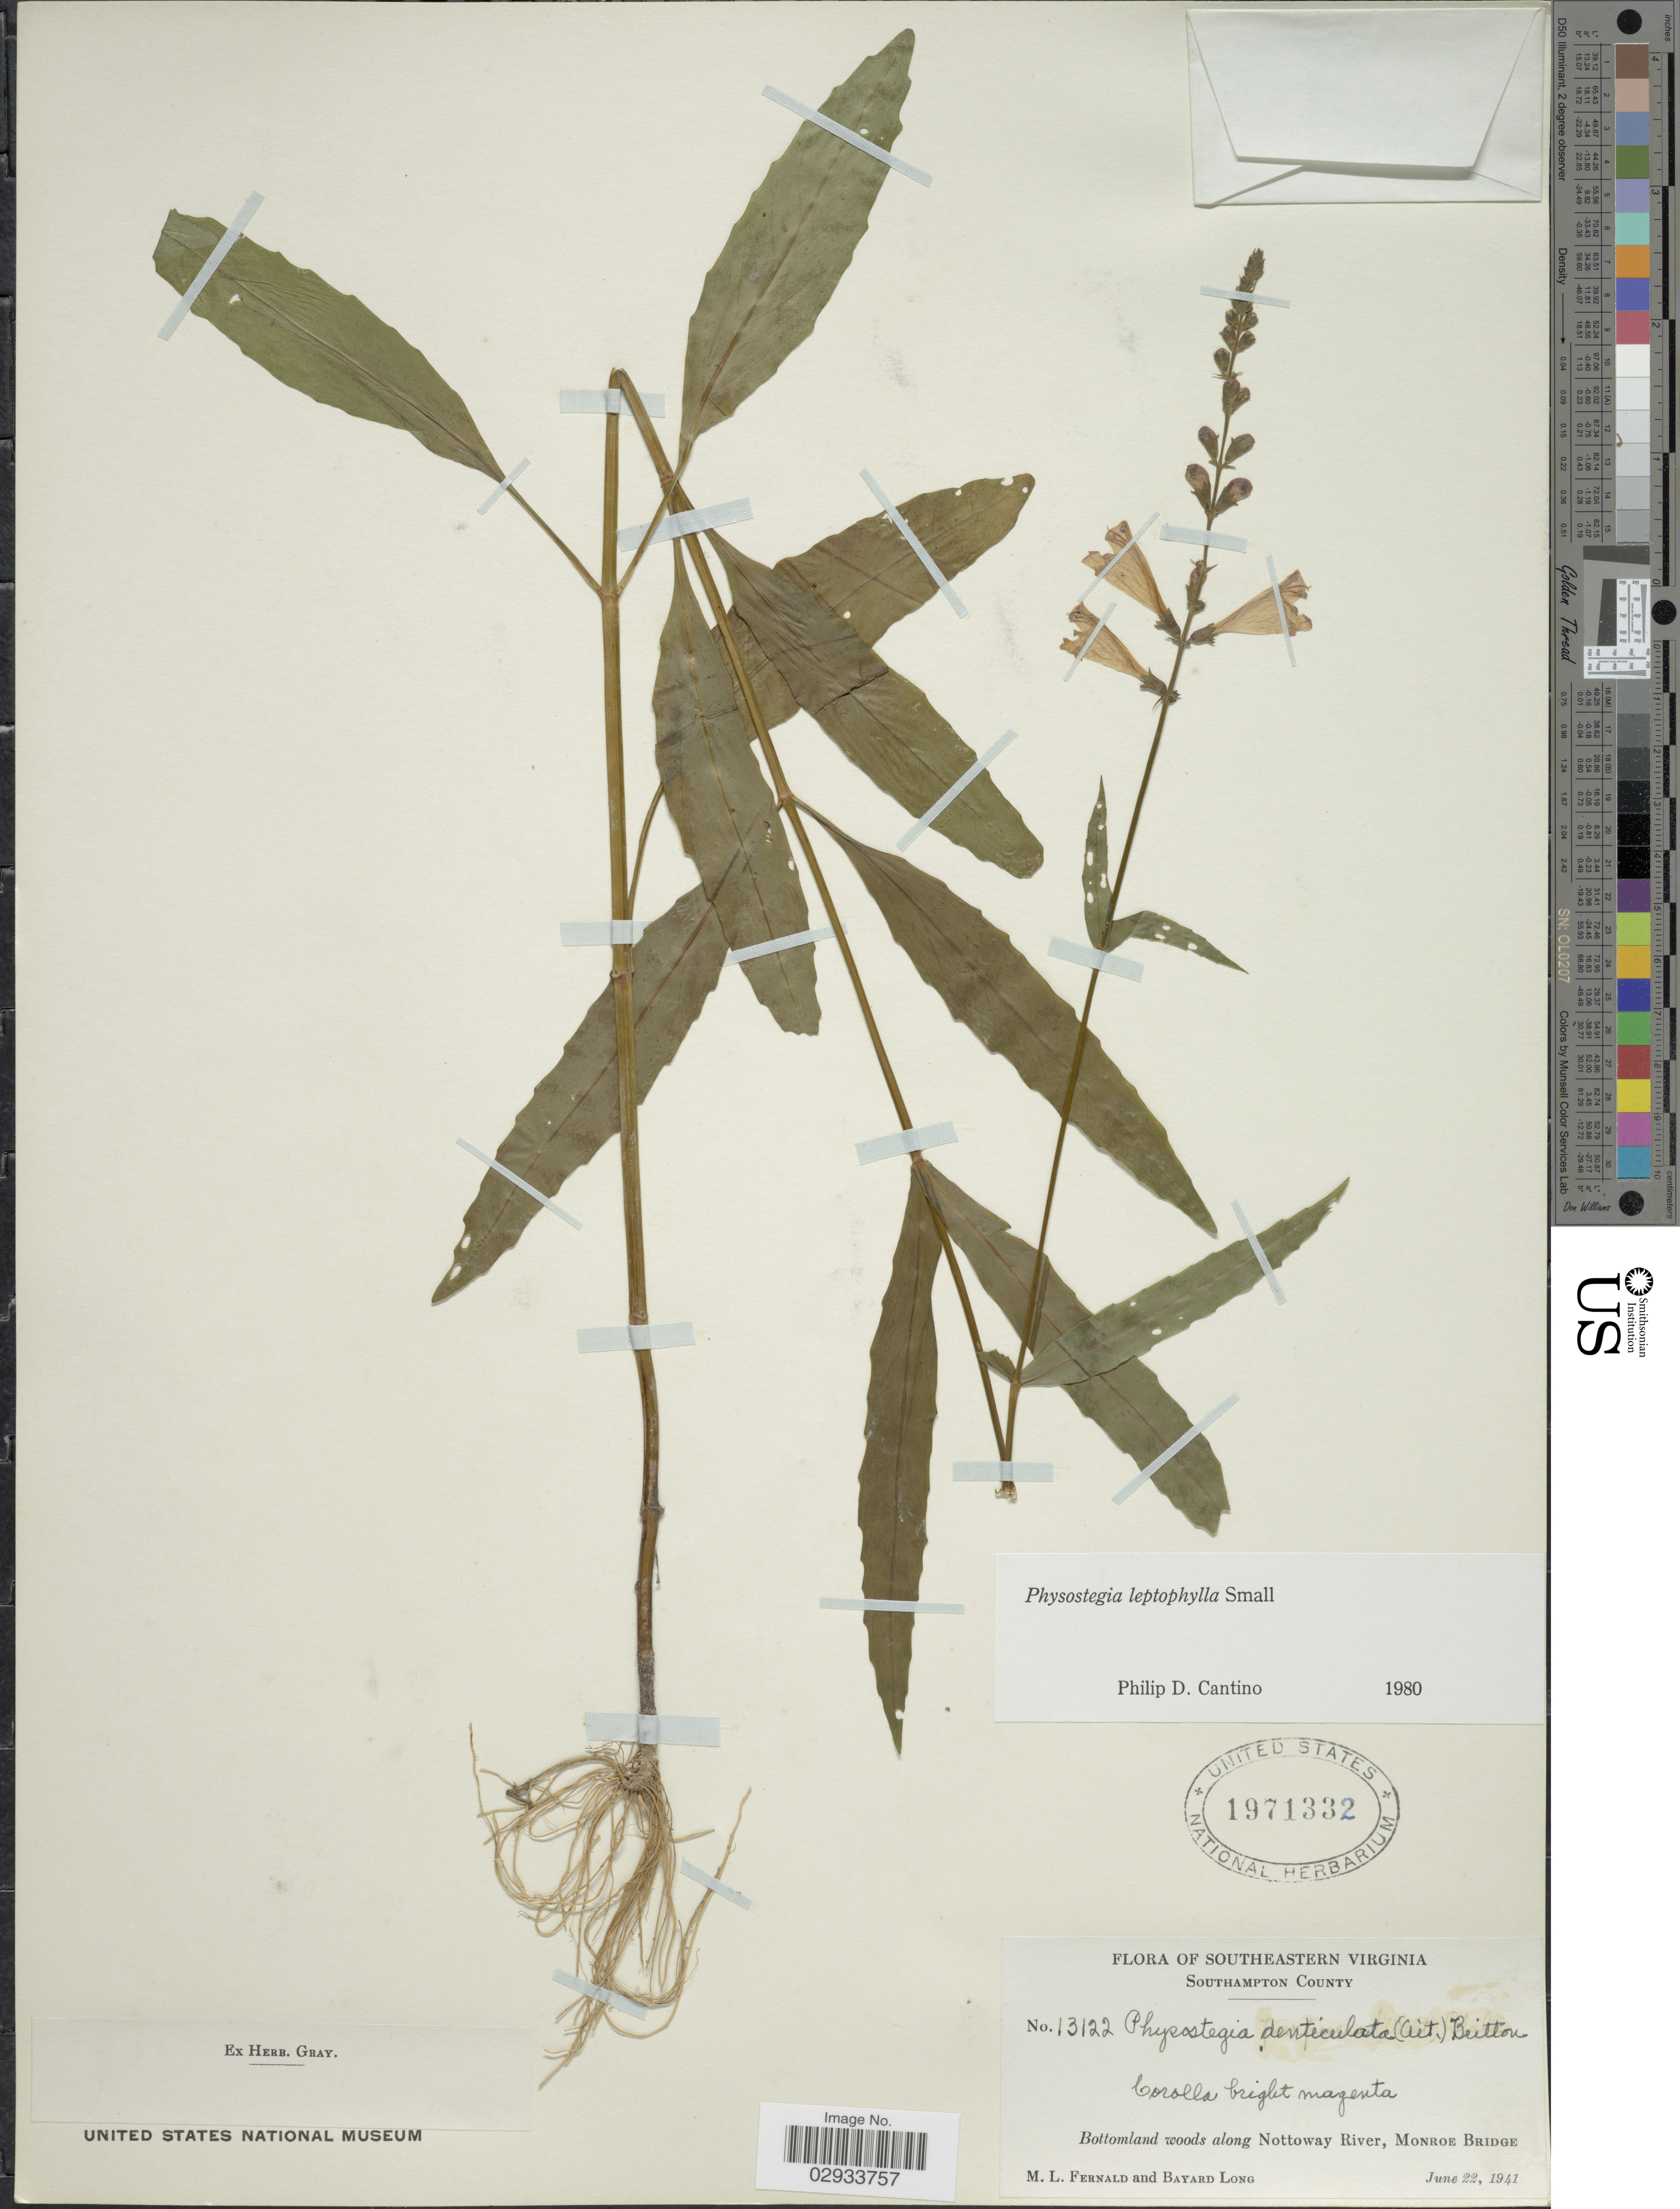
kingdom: Plantae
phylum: Tracheophyta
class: Magnoliopsida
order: Lamiales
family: Lamiaceae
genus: Physostegia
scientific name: Physostegia leptophylla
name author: Small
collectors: M. L. Fernald & B. Long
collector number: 13122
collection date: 1941-06-22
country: United States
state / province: Virginia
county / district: Southampton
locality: Southeastern Virginia, Southampton County, Bottomland woods along Nottoway River, Monroe Bridge.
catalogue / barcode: US 1971332